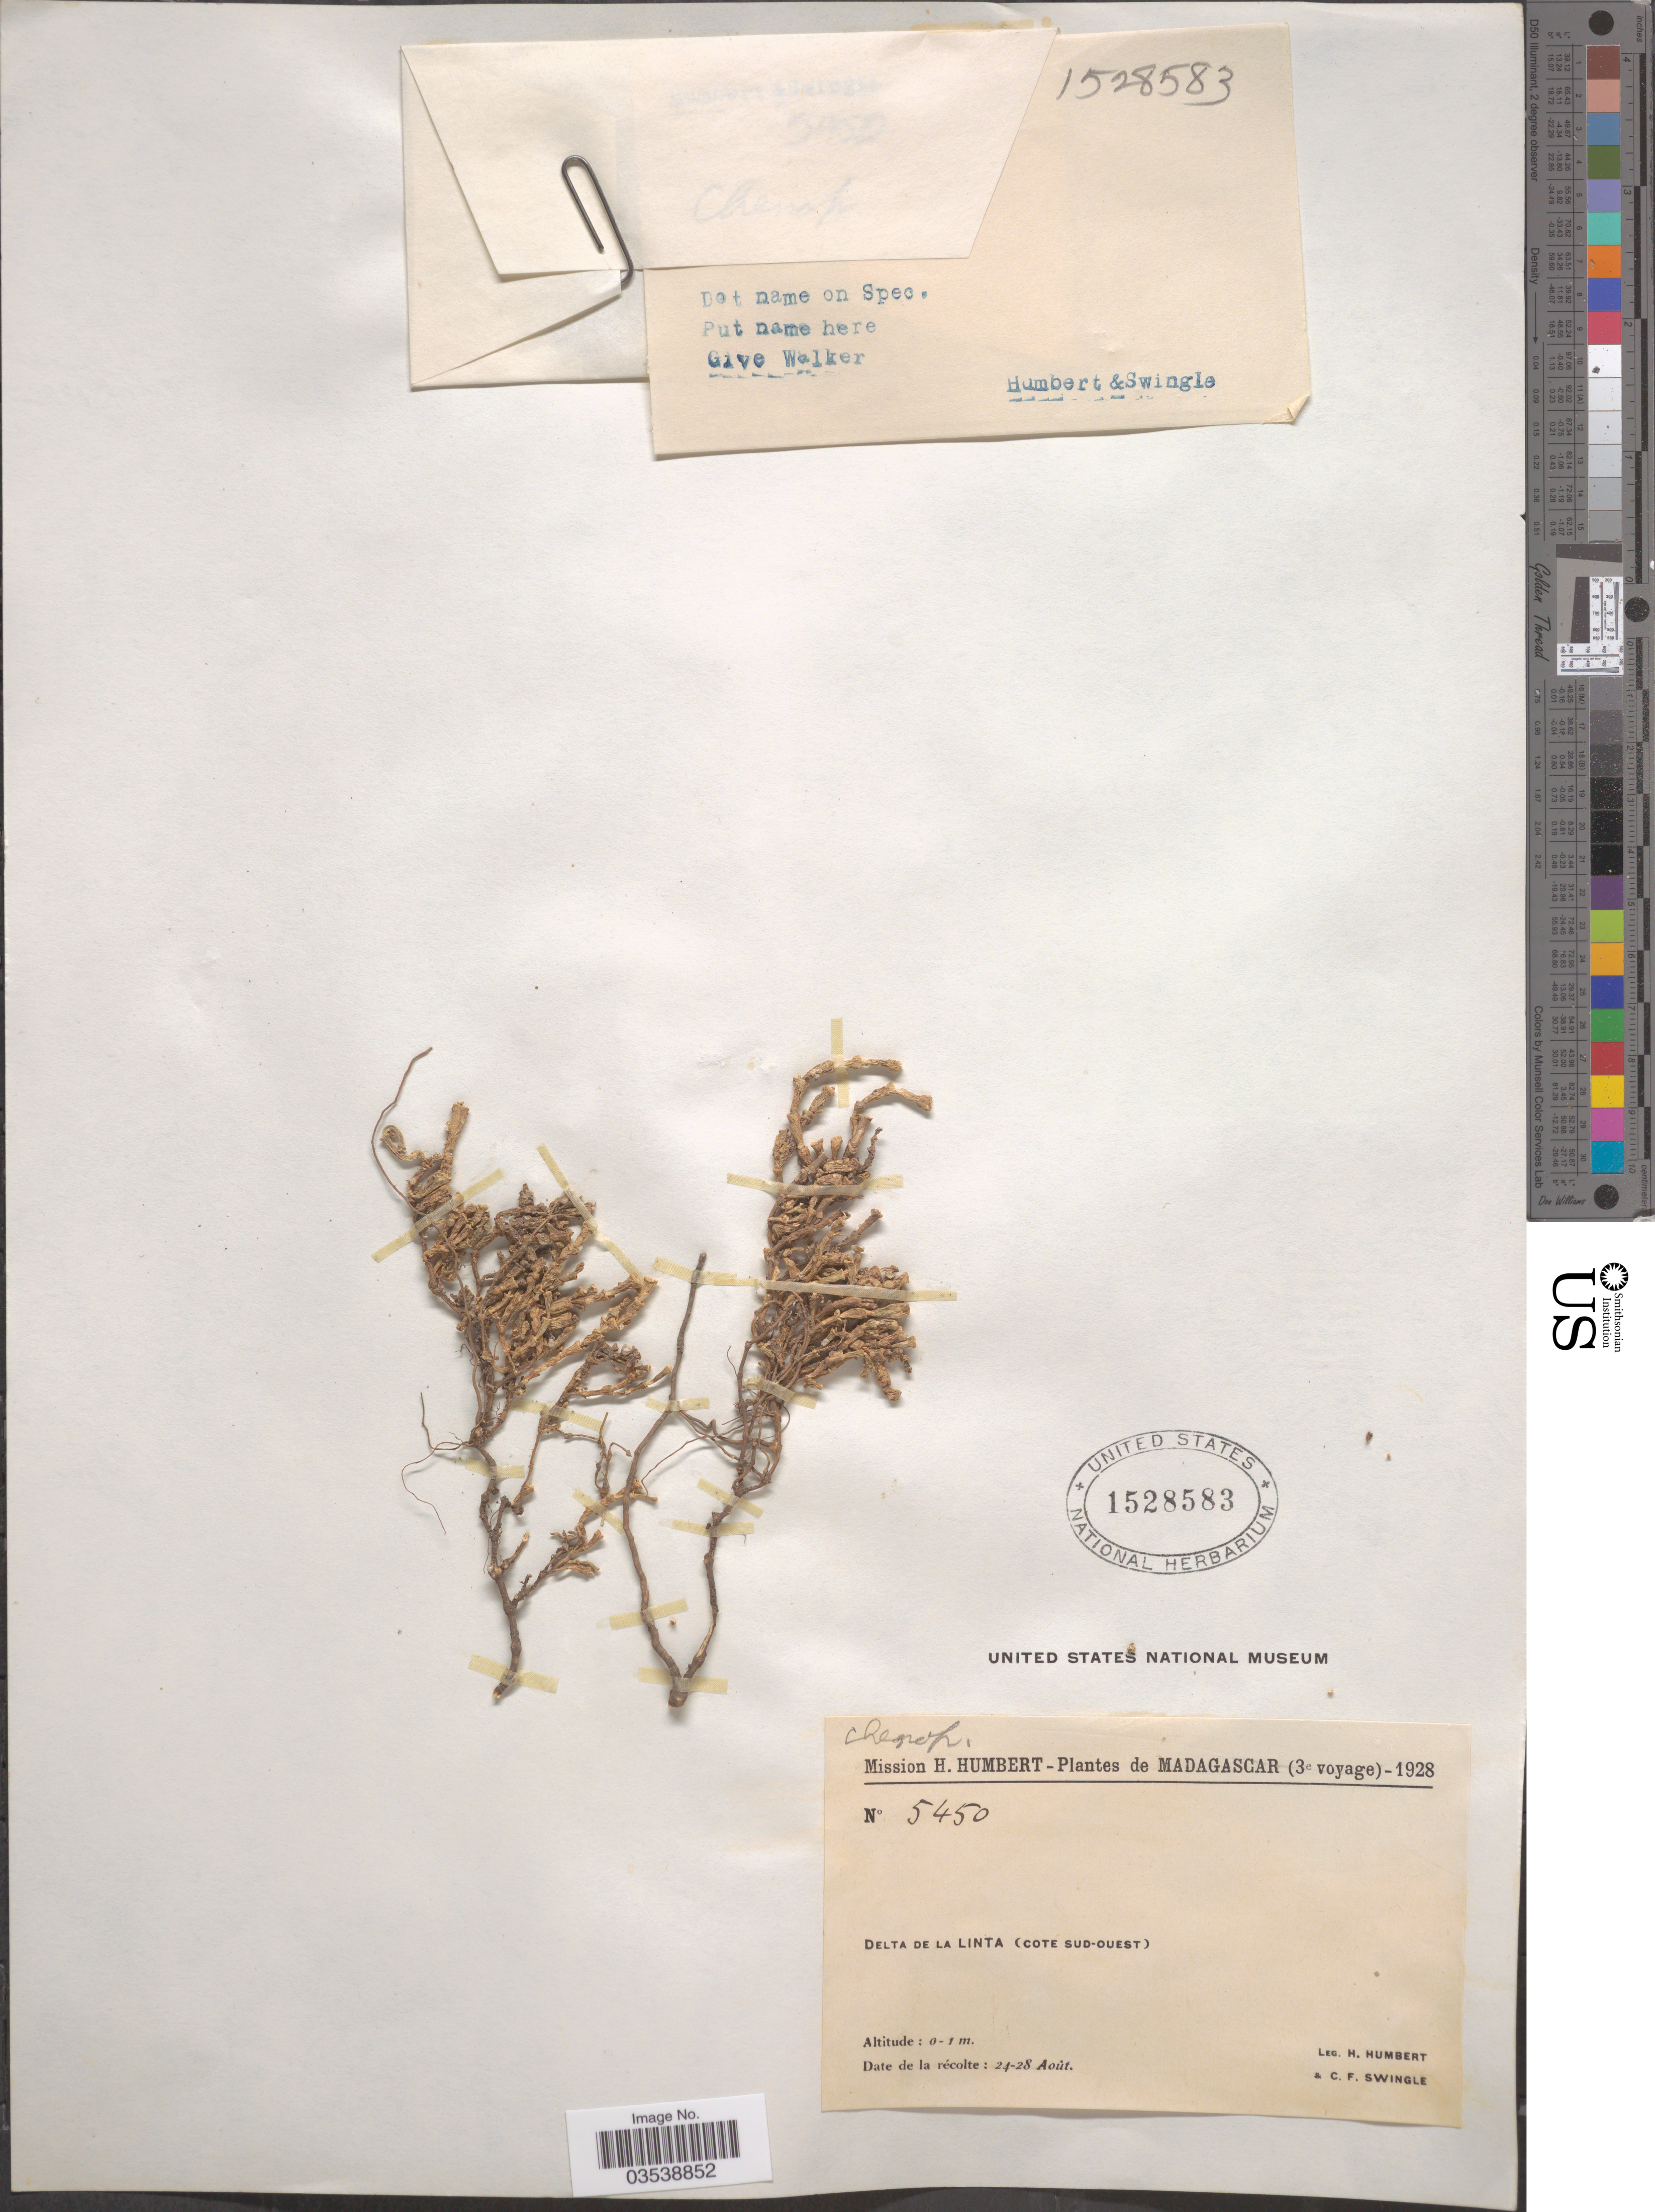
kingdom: Plantae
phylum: Tracheophyta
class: Magnoliopsida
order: Caryophyllales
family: Amaranthaceae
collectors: H. Humbert & C. Swingle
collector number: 5450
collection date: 1928-08-24/1928-08-28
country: Madagascar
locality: Delta de la Linta (Cote Sud-Ouest).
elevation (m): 0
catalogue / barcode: US 1528583